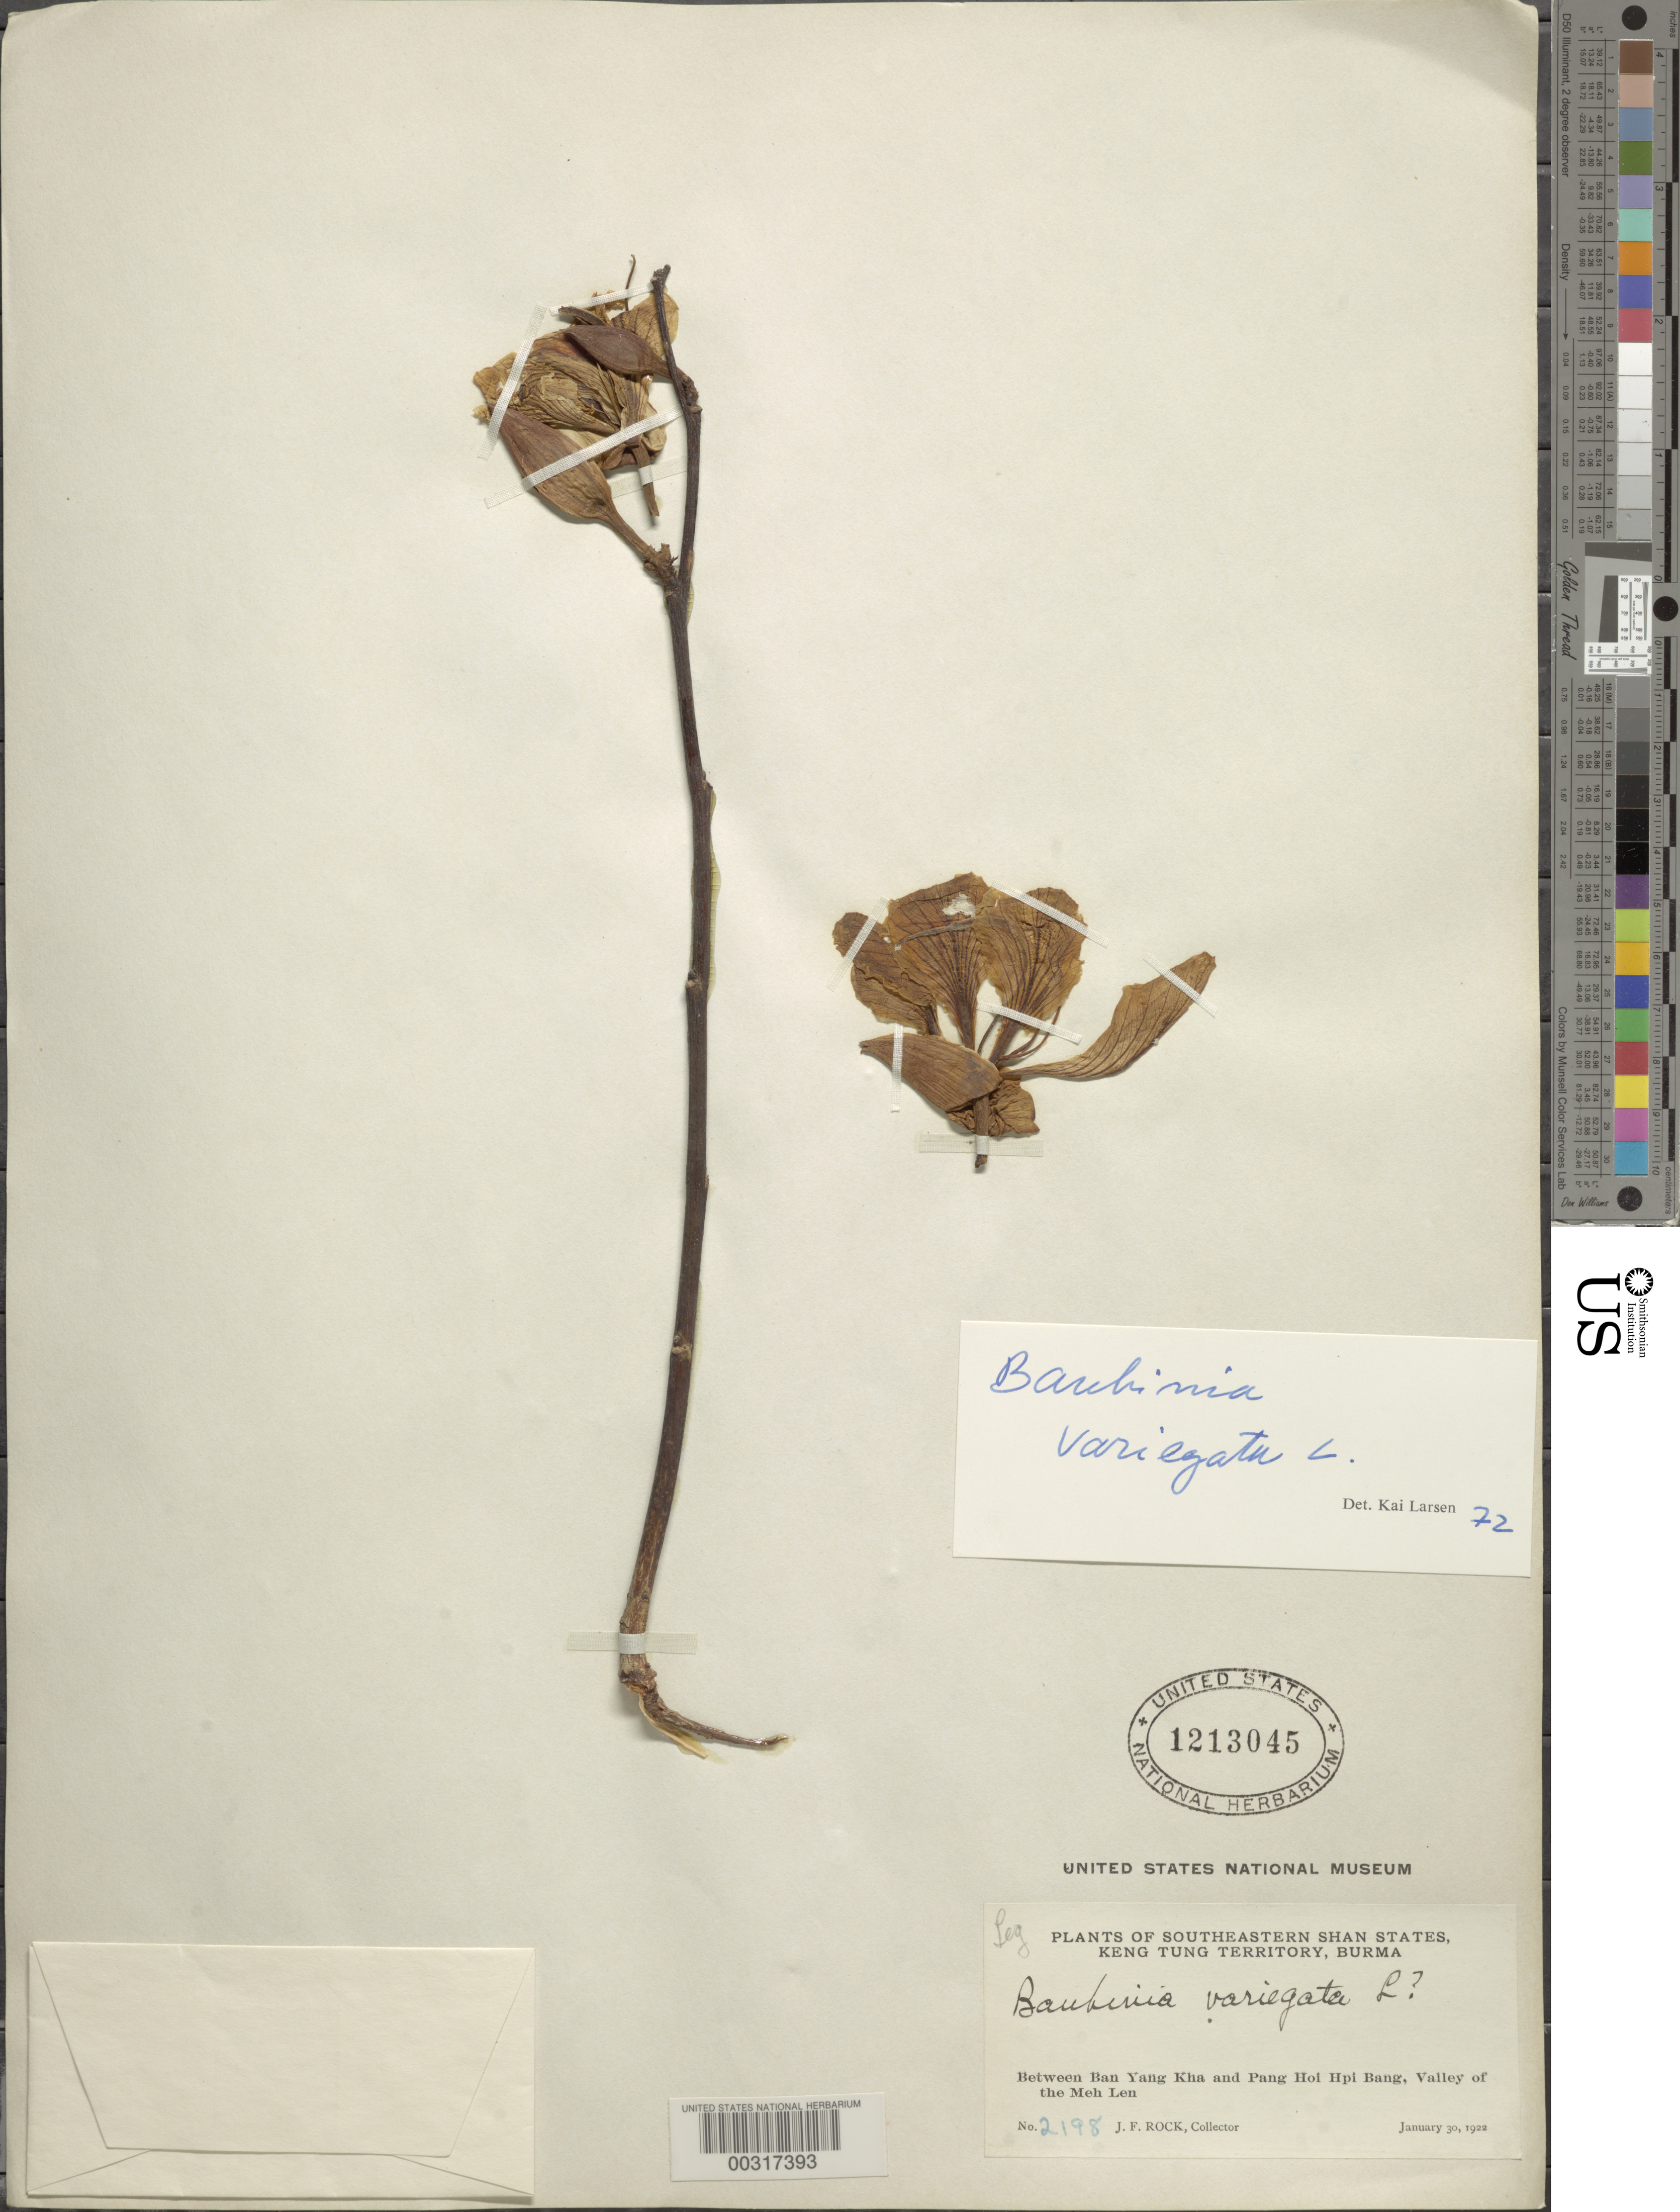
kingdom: Plantae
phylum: Tracheophyta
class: Magnoliopsida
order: Fabales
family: Fabaceae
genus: Phanera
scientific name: Phanera variegata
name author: (L.) Benth.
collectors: J. F. Rock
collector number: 2198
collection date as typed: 30 Jan 1922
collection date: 1922-01-30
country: Myanmar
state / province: Shan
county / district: Eastern Shan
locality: Between Ban Yang Kha and Pang Hoi Hpi Bang, valley of the Meh Len, Keng Tung Terr. [= Eastern Shan State]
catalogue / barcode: US 1213045